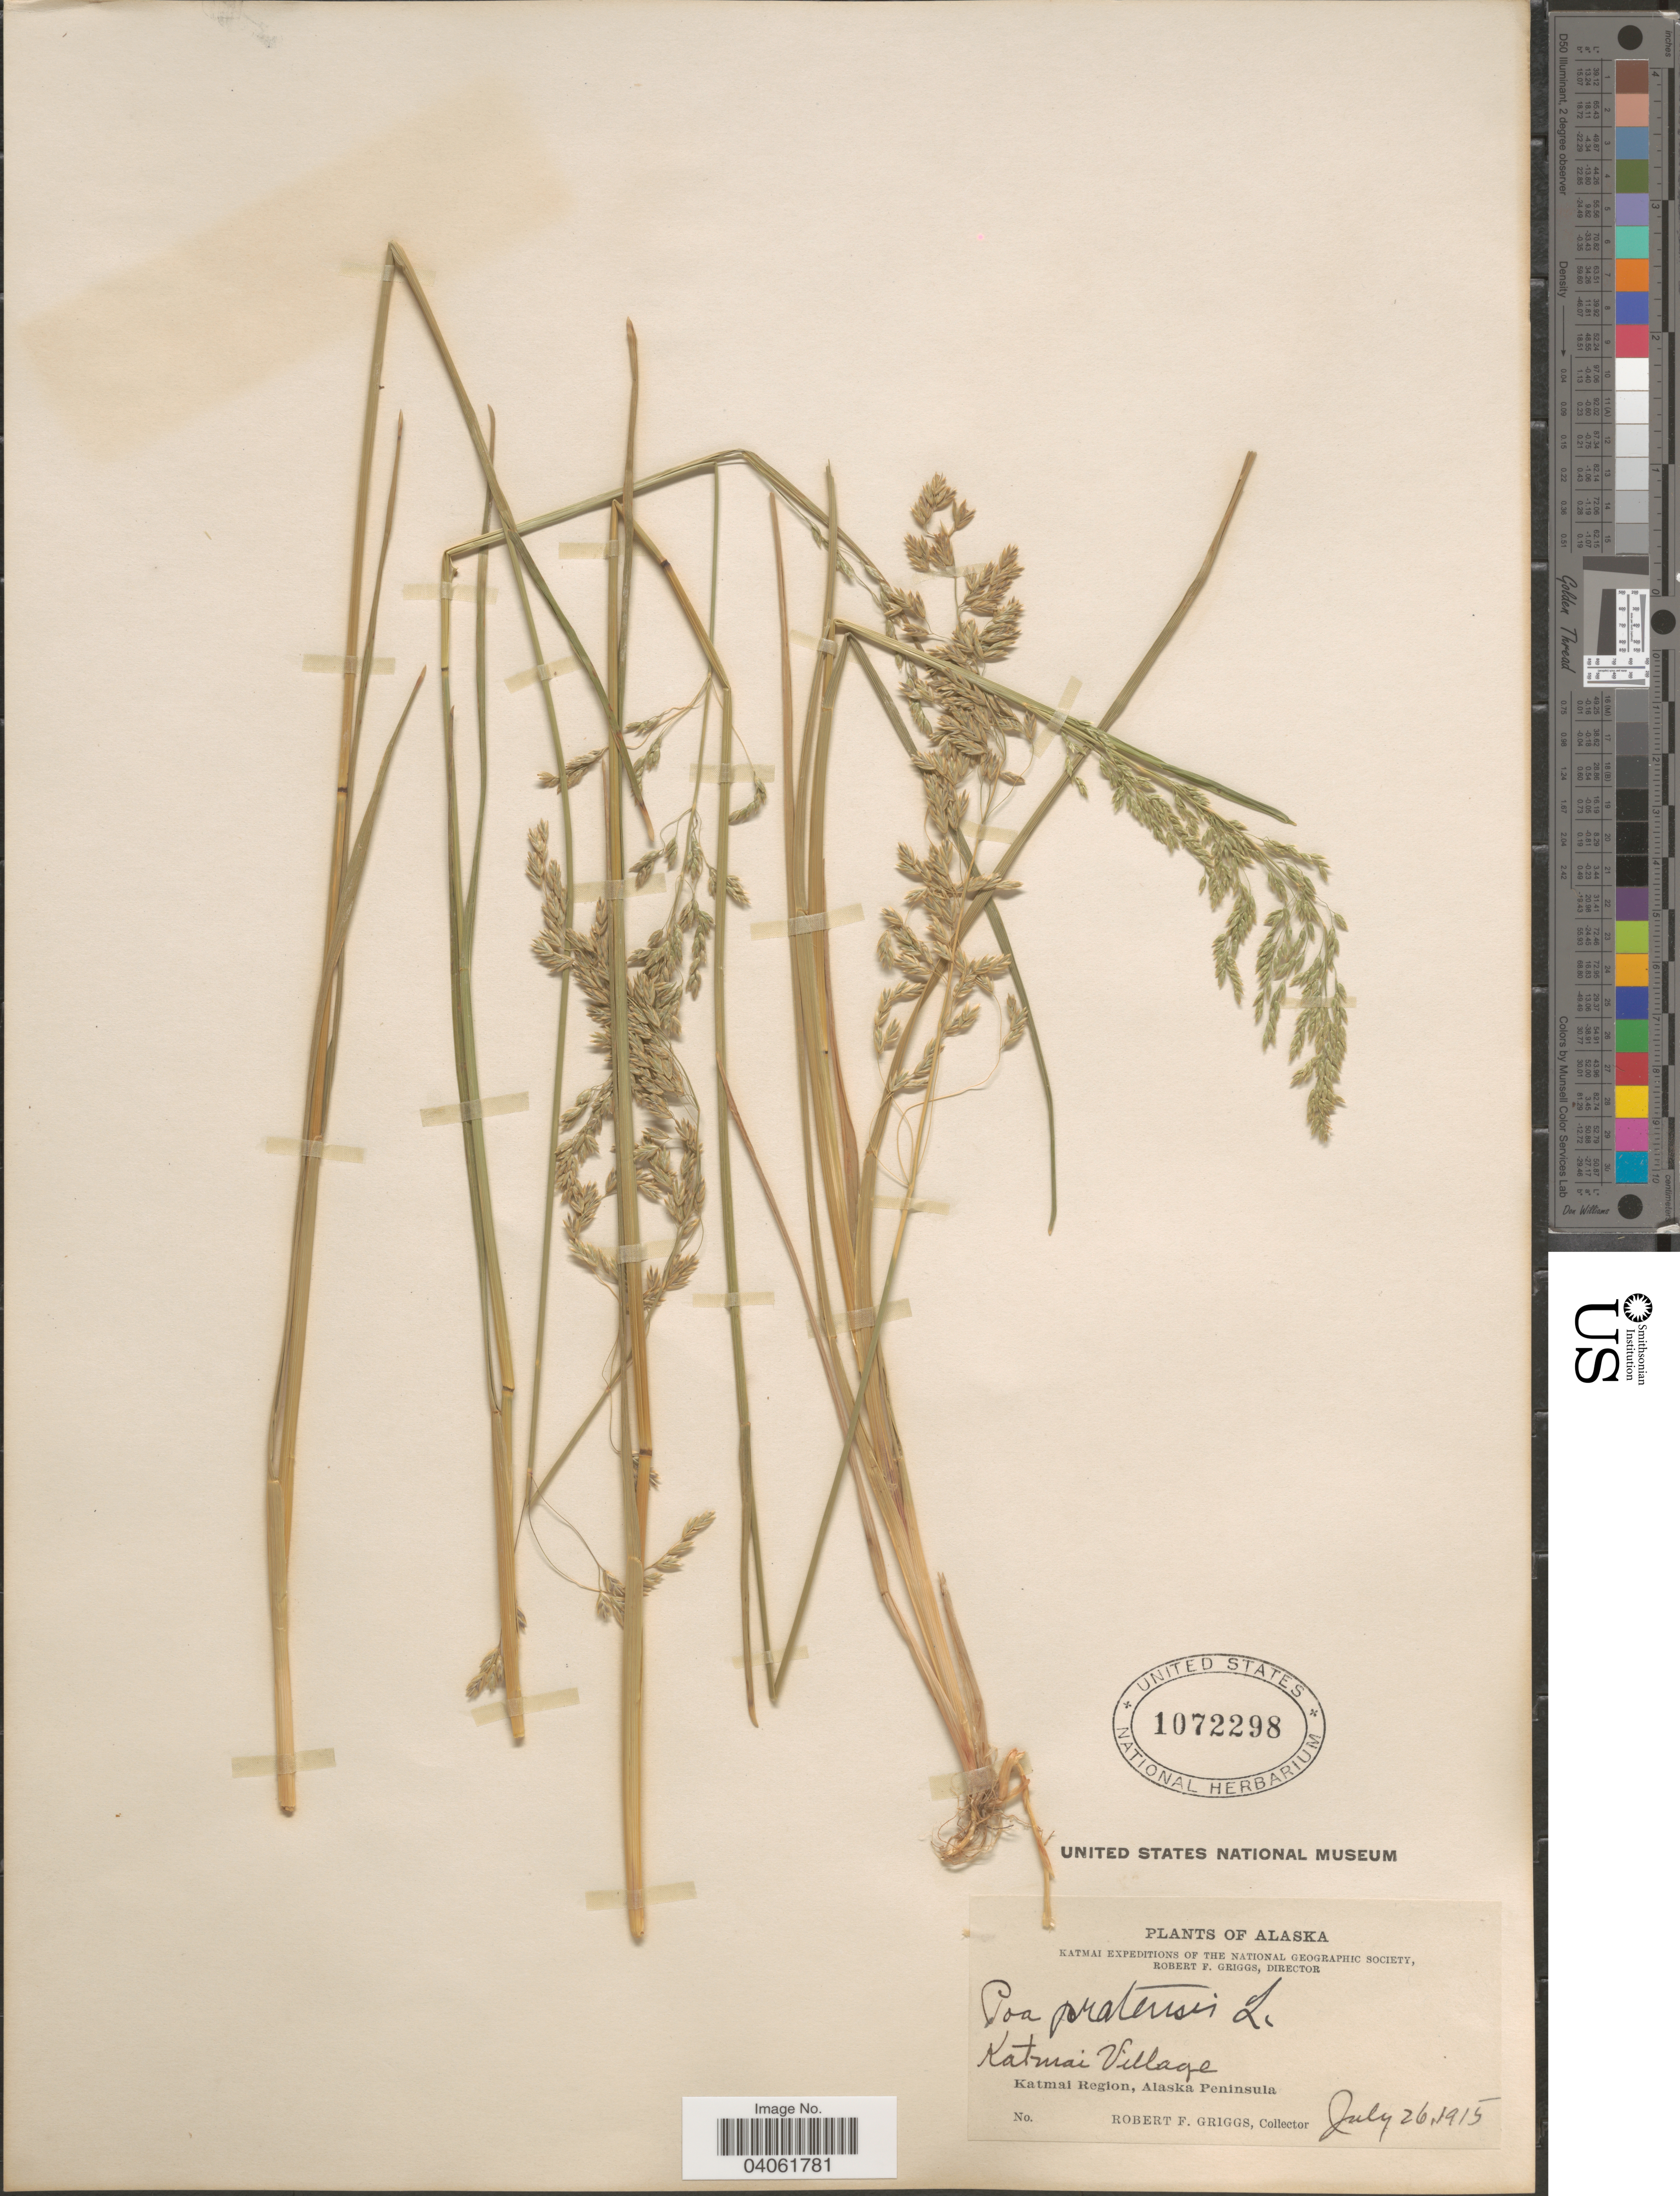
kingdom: Plantae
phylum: Tracheophyta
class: Liliopsida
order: Poales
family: Poaceae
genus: Poa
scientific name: Poa pratensis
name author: L.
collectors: R. F. Griggs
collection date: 1915-07-26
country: United States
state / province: Alaska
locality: Katmai Village. Katmai Region, Alaska Peninsula.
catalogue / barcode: US 1072298